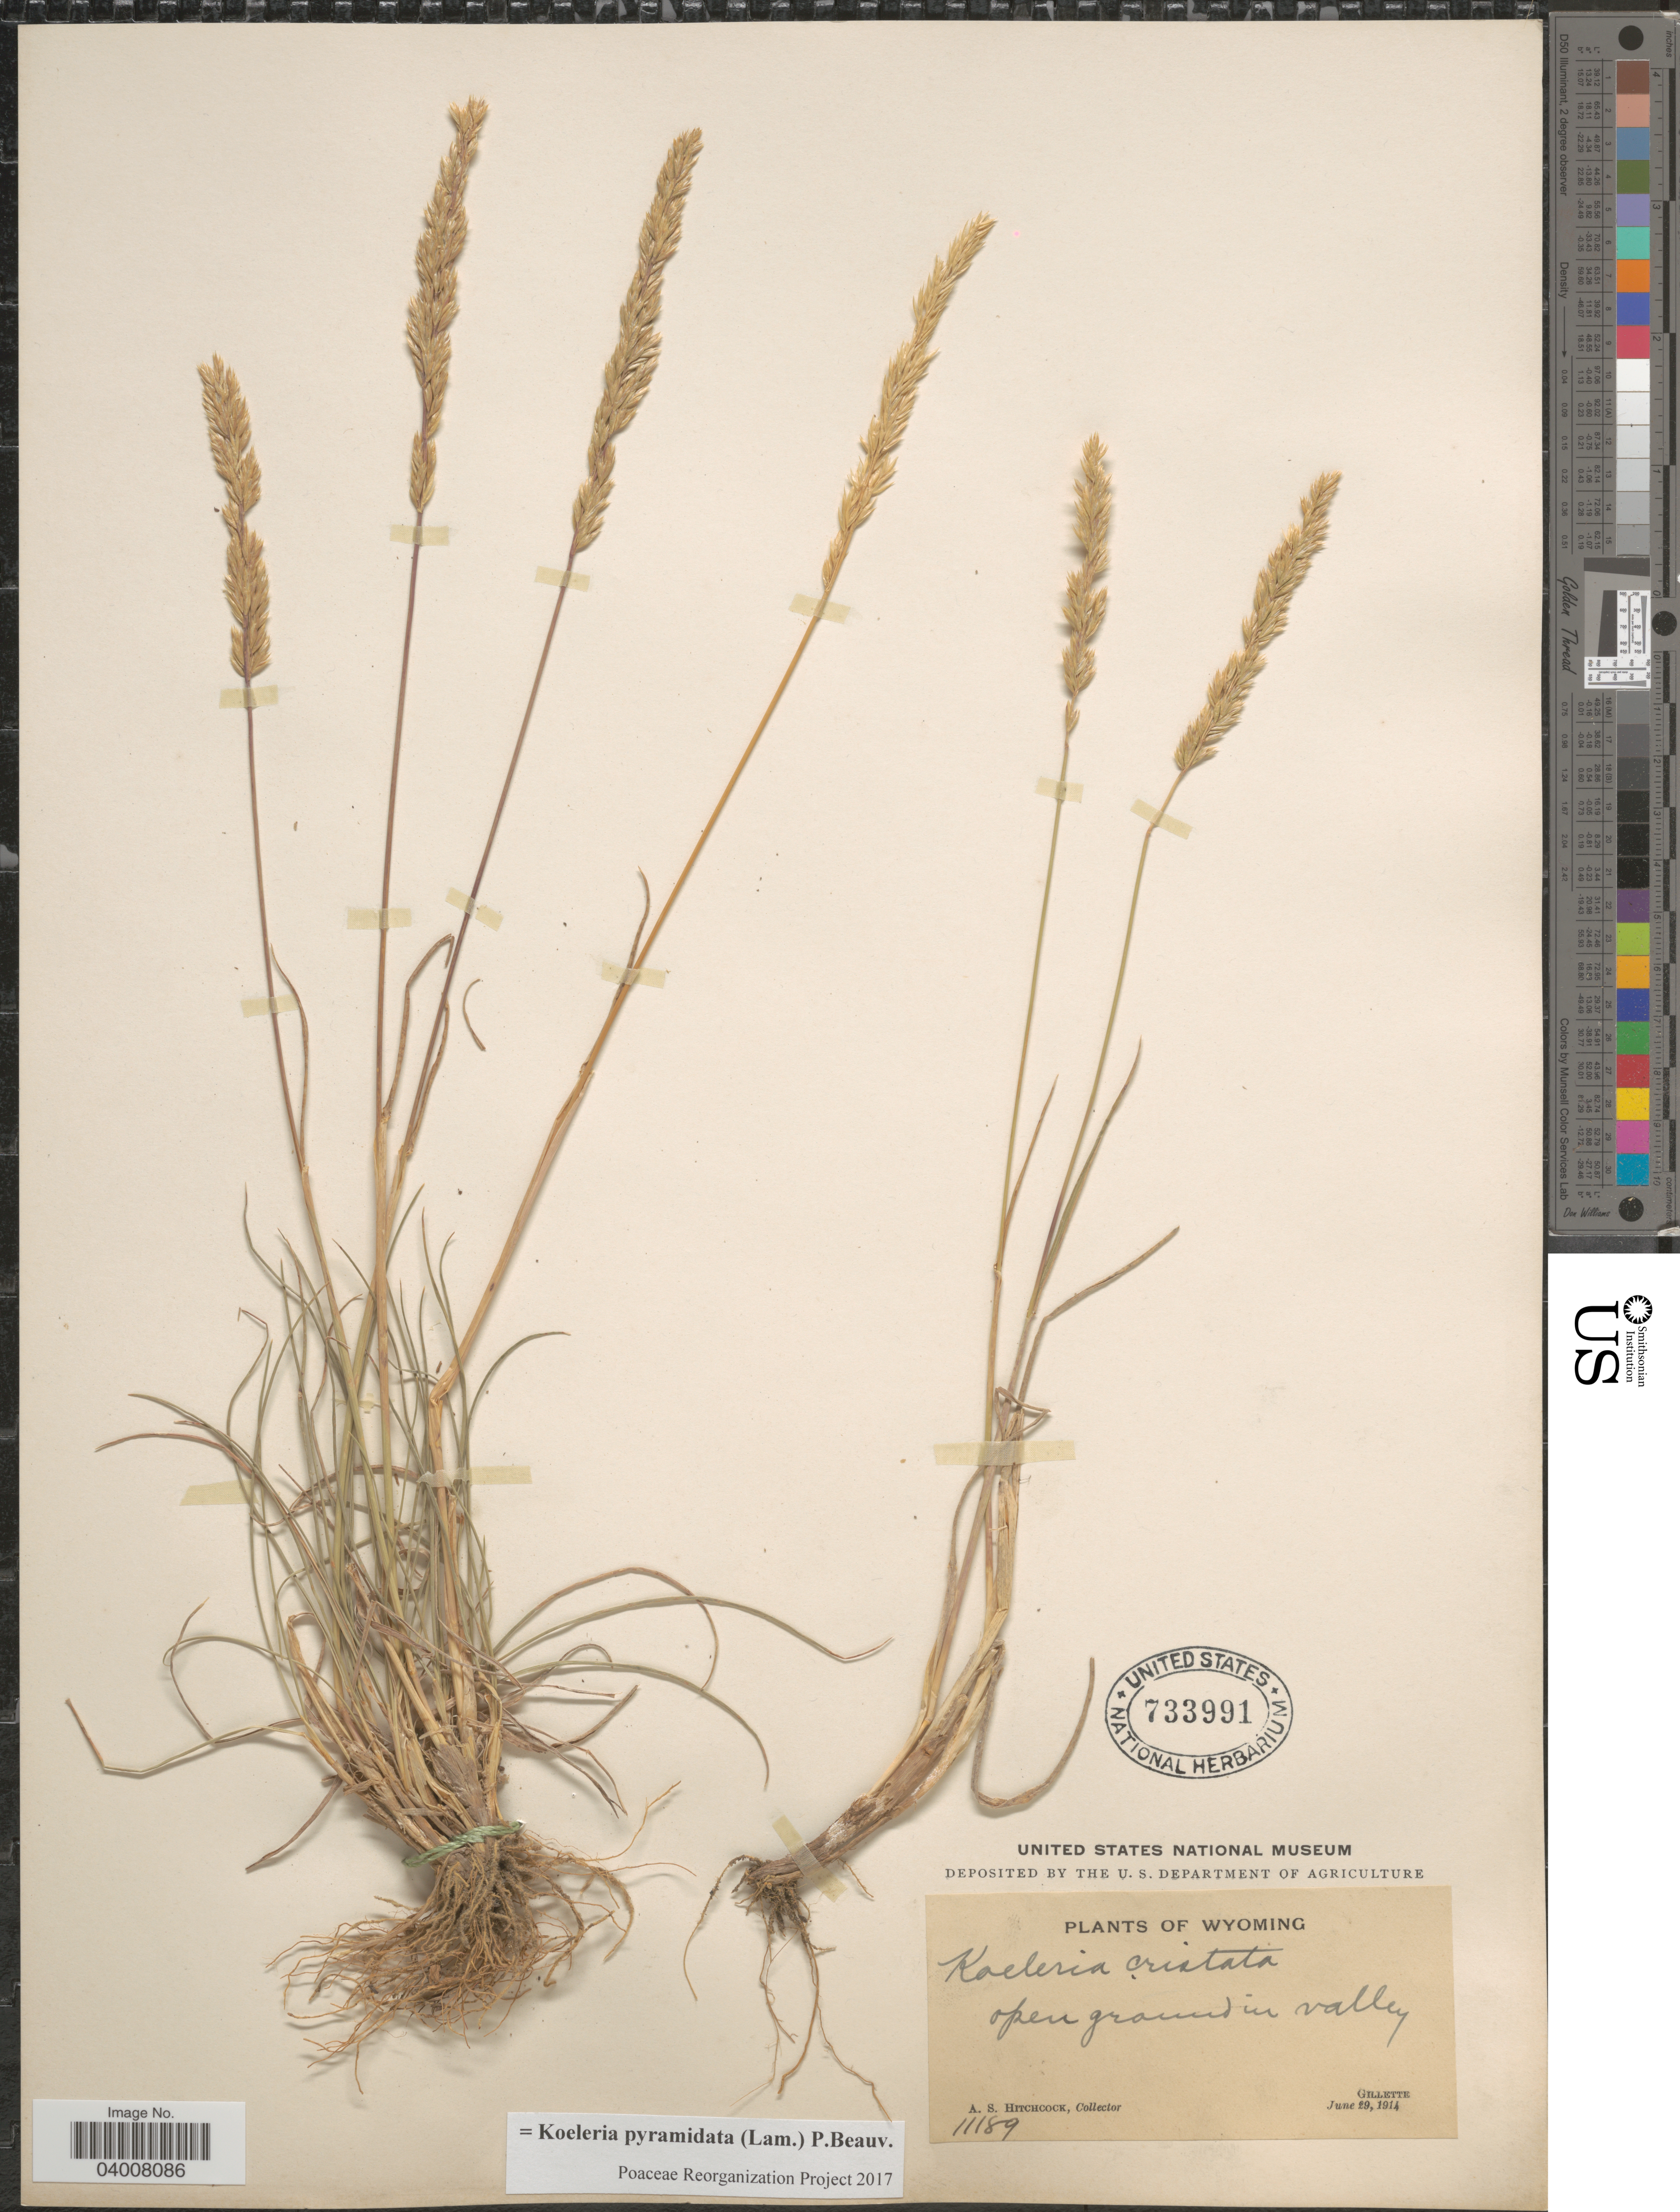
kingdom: Plantae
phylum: Tracheophyta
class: Liliopsida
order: Poales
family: Poaceae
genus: Koeleria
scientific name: Koeleria pyramidata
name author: (Lam.) P. Beauv.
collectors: A. S. Hitchcock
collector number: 11189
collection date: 1914-06-29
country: United States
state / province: Wyoming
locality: Open ground in valley. Gillette.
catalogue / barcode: US 733991